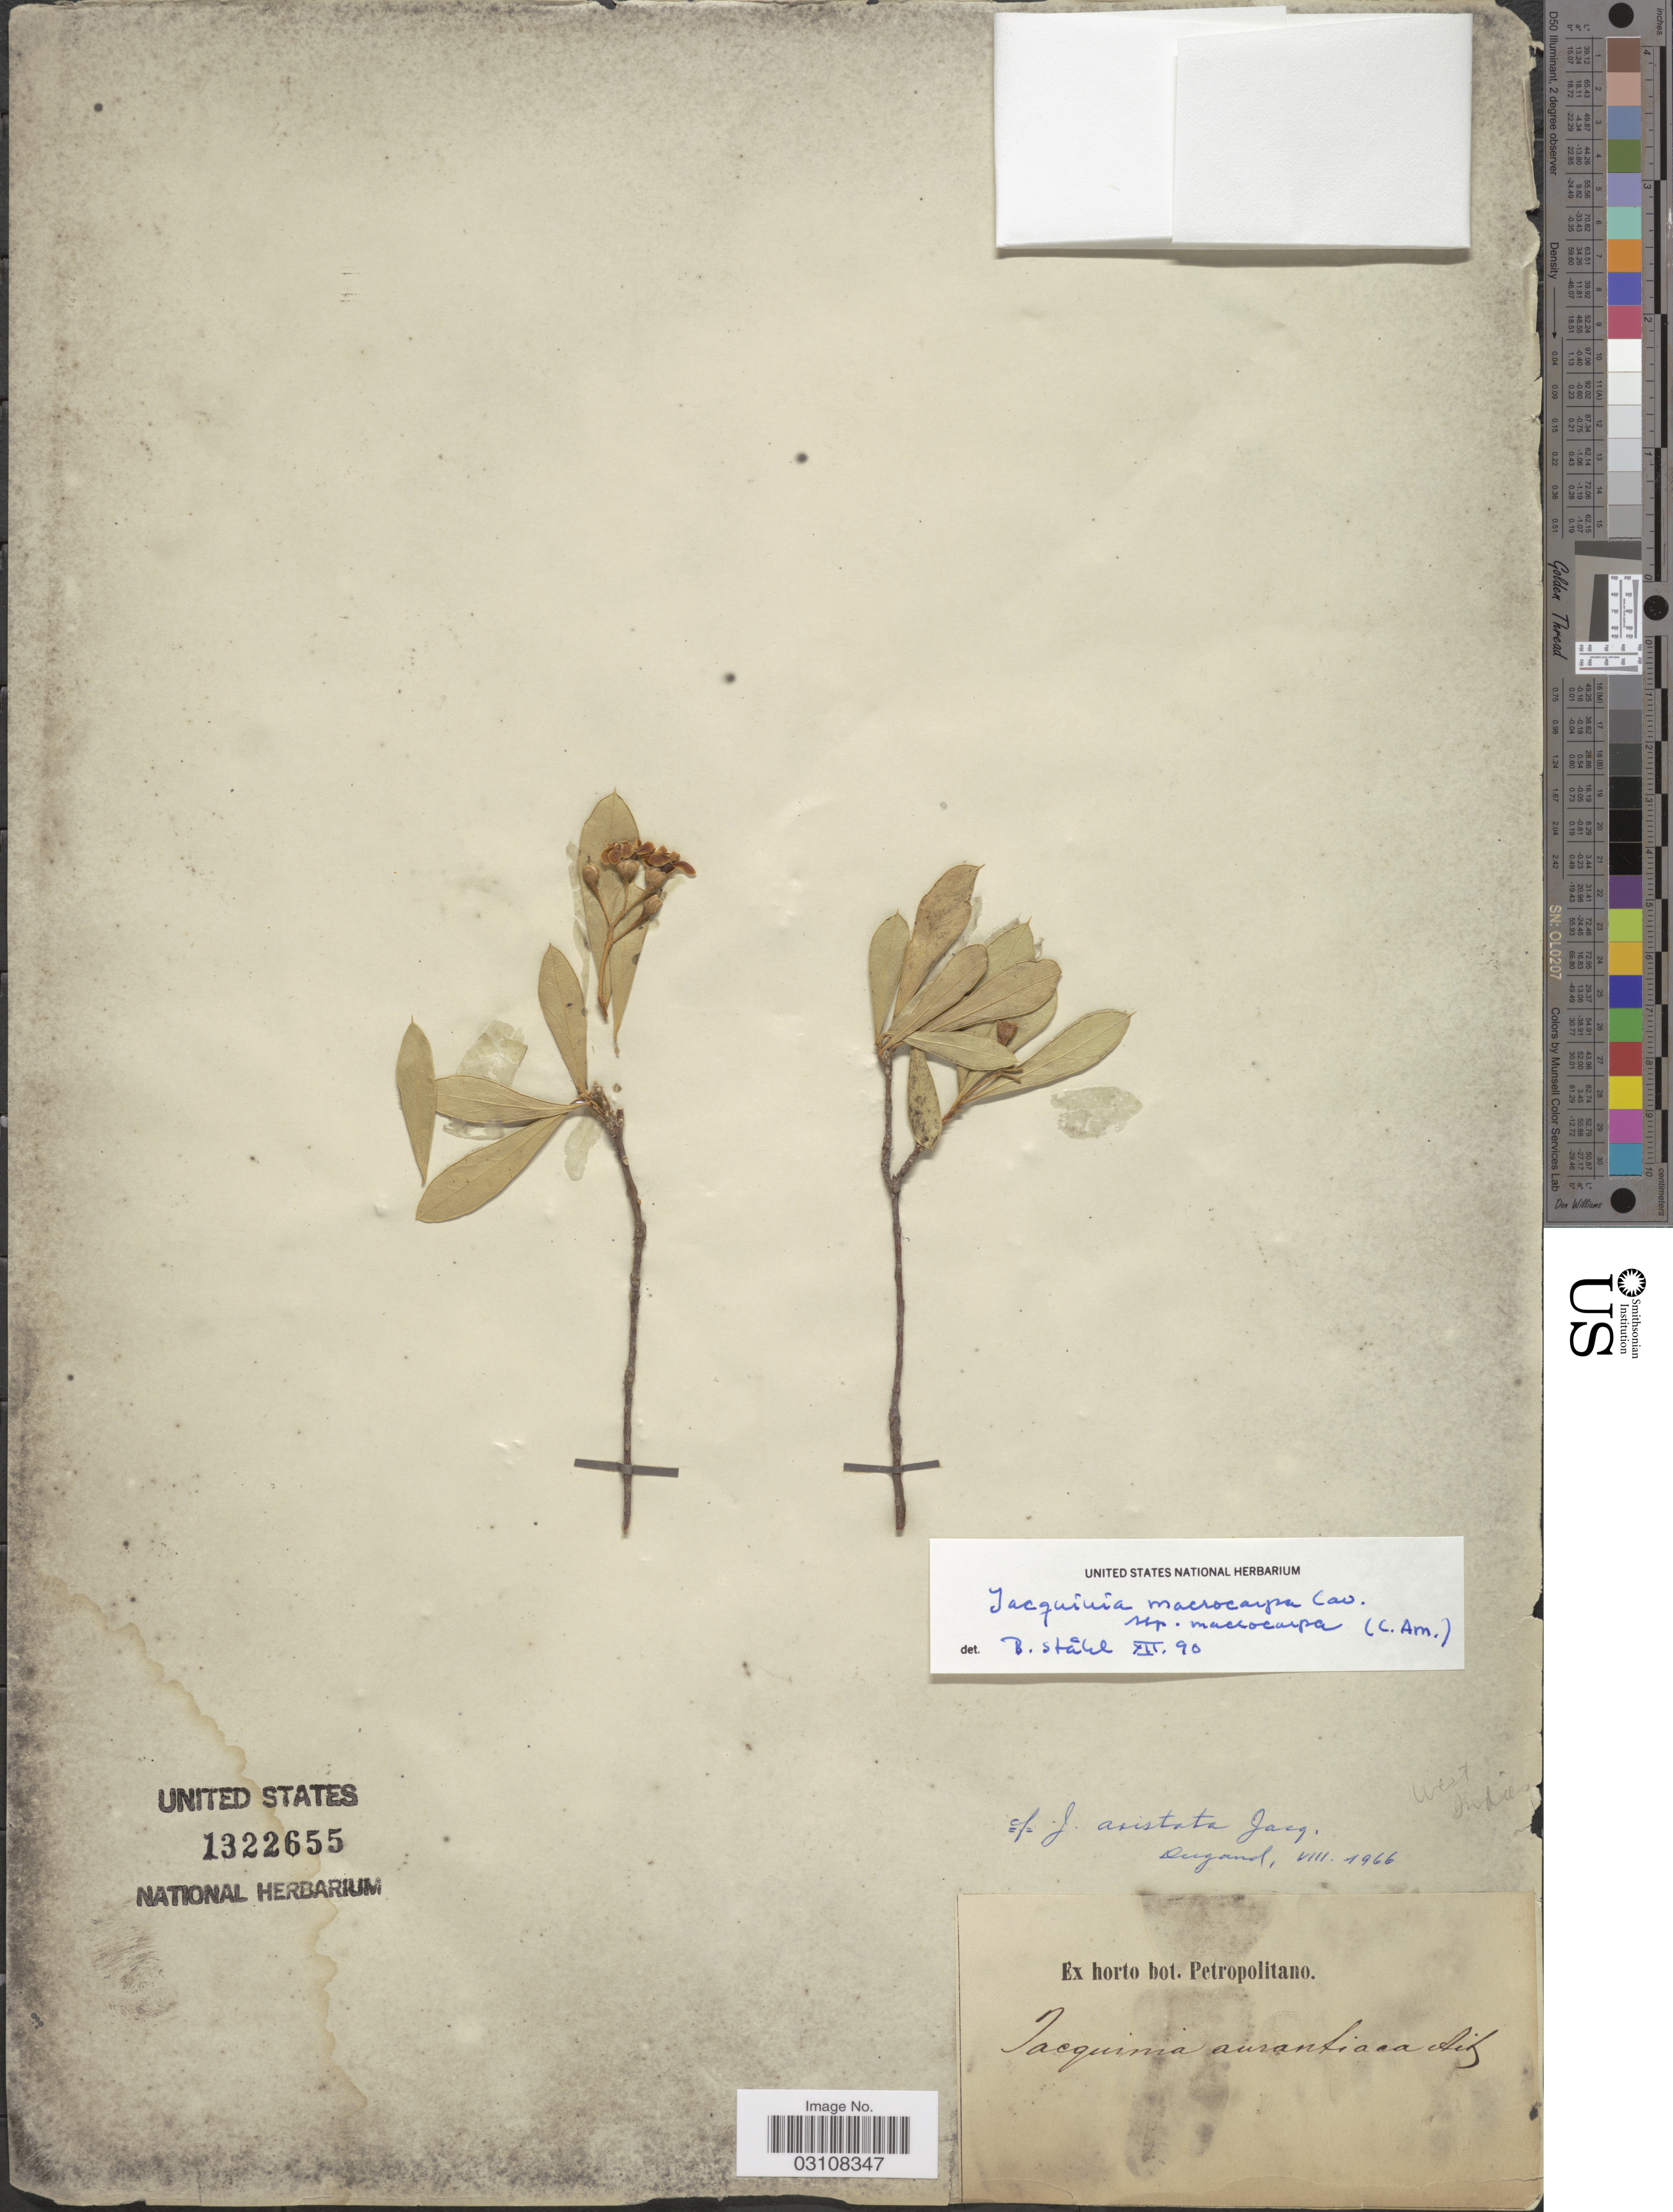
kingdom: Plantae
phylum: Tracheophyta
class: Magnoliopsida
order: Ericales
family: Primulaceae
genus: Bonellia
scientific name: Bonellia macrocarpa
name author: (Cav.) B. Ståhl & Källersjö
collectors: ex Horto Bot. Petropolitano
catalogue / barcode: US 1322655